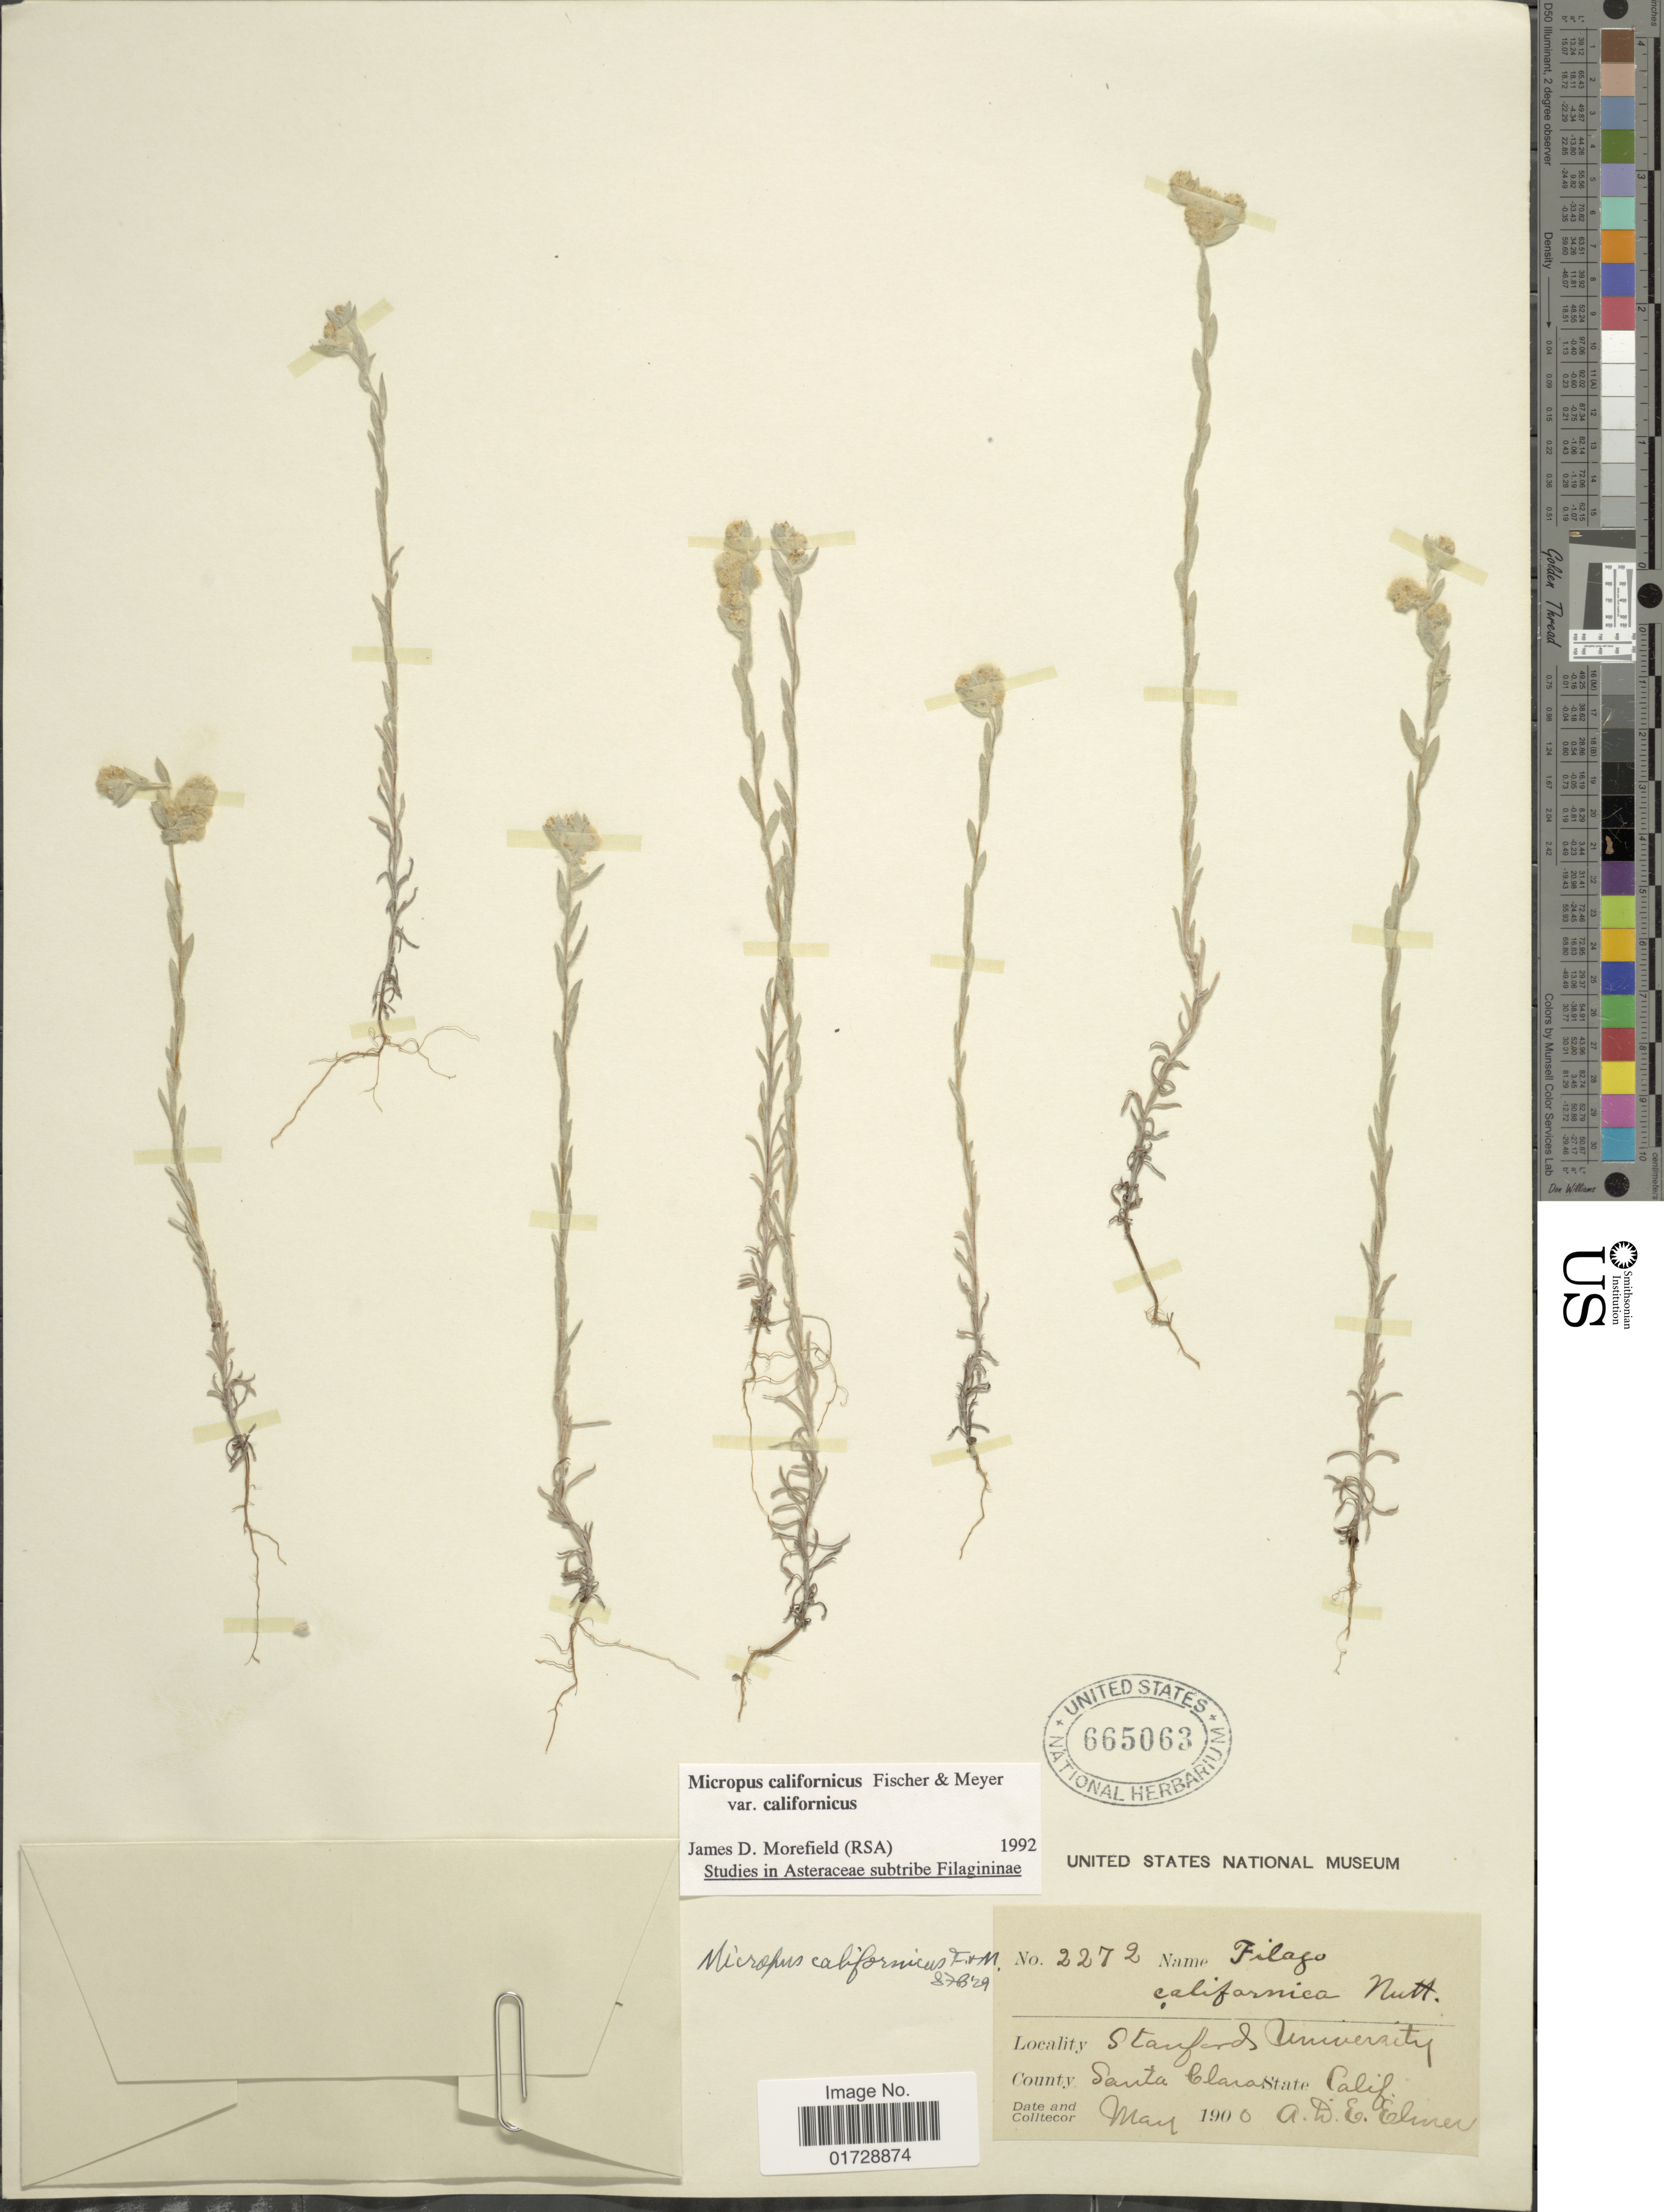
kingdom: Plantae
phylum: Tracheophyta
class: Magnoliopsida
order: Asterales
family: Asteraceae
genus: Micropus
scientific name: Micropus californicus var. californicus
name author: Fisch. & C.A. Mey.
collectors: A. D. E. Elmer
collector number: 2272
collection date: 1900-05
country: United States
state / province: California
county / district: Santa Clara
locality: Stanford University, County Santa Clara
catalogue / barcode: US 665063